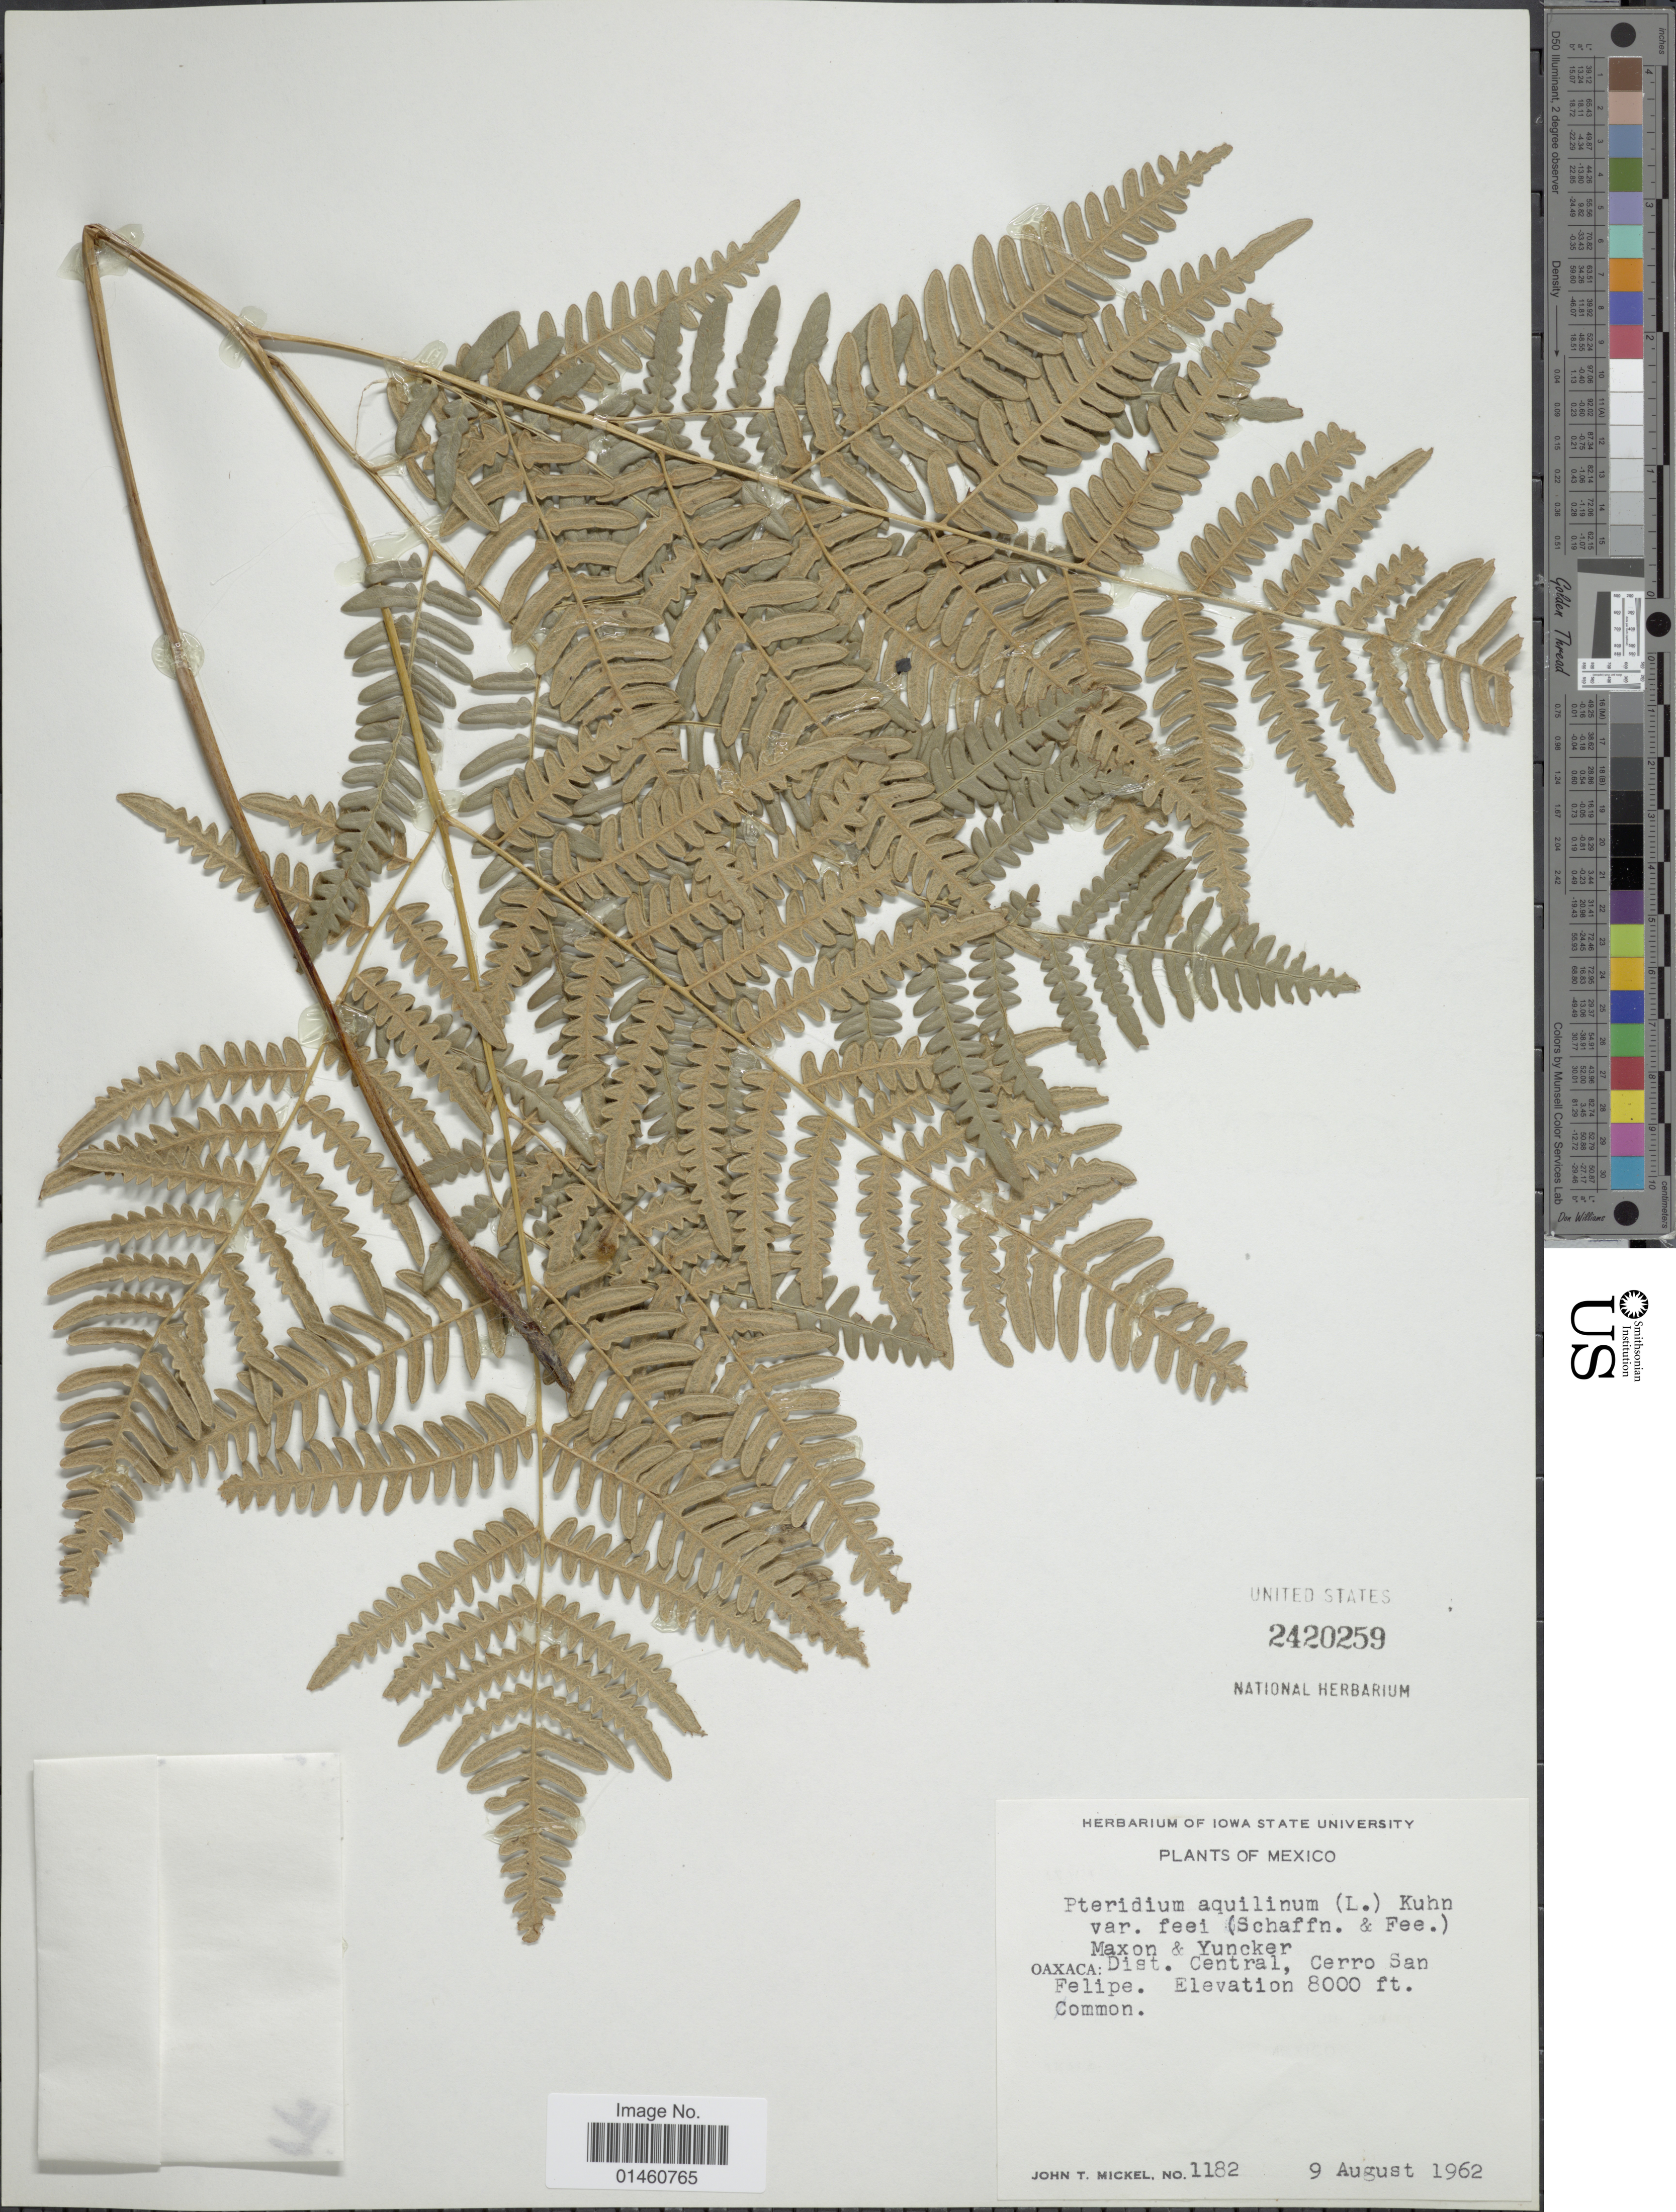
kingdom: Plantae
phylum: Tracheophyta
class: Polypodiopsida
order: Polypodiales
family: Dennstaedtiaceae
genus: Pteridium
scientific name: Pteridium aquilinum var. feei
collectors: J. T. Mickel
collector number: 1182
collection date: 1962-08-09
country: Mexico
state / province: Oaxaca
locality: Dist. Central, Cerro San Felipe.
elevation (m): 2438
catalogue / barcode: US 2420259